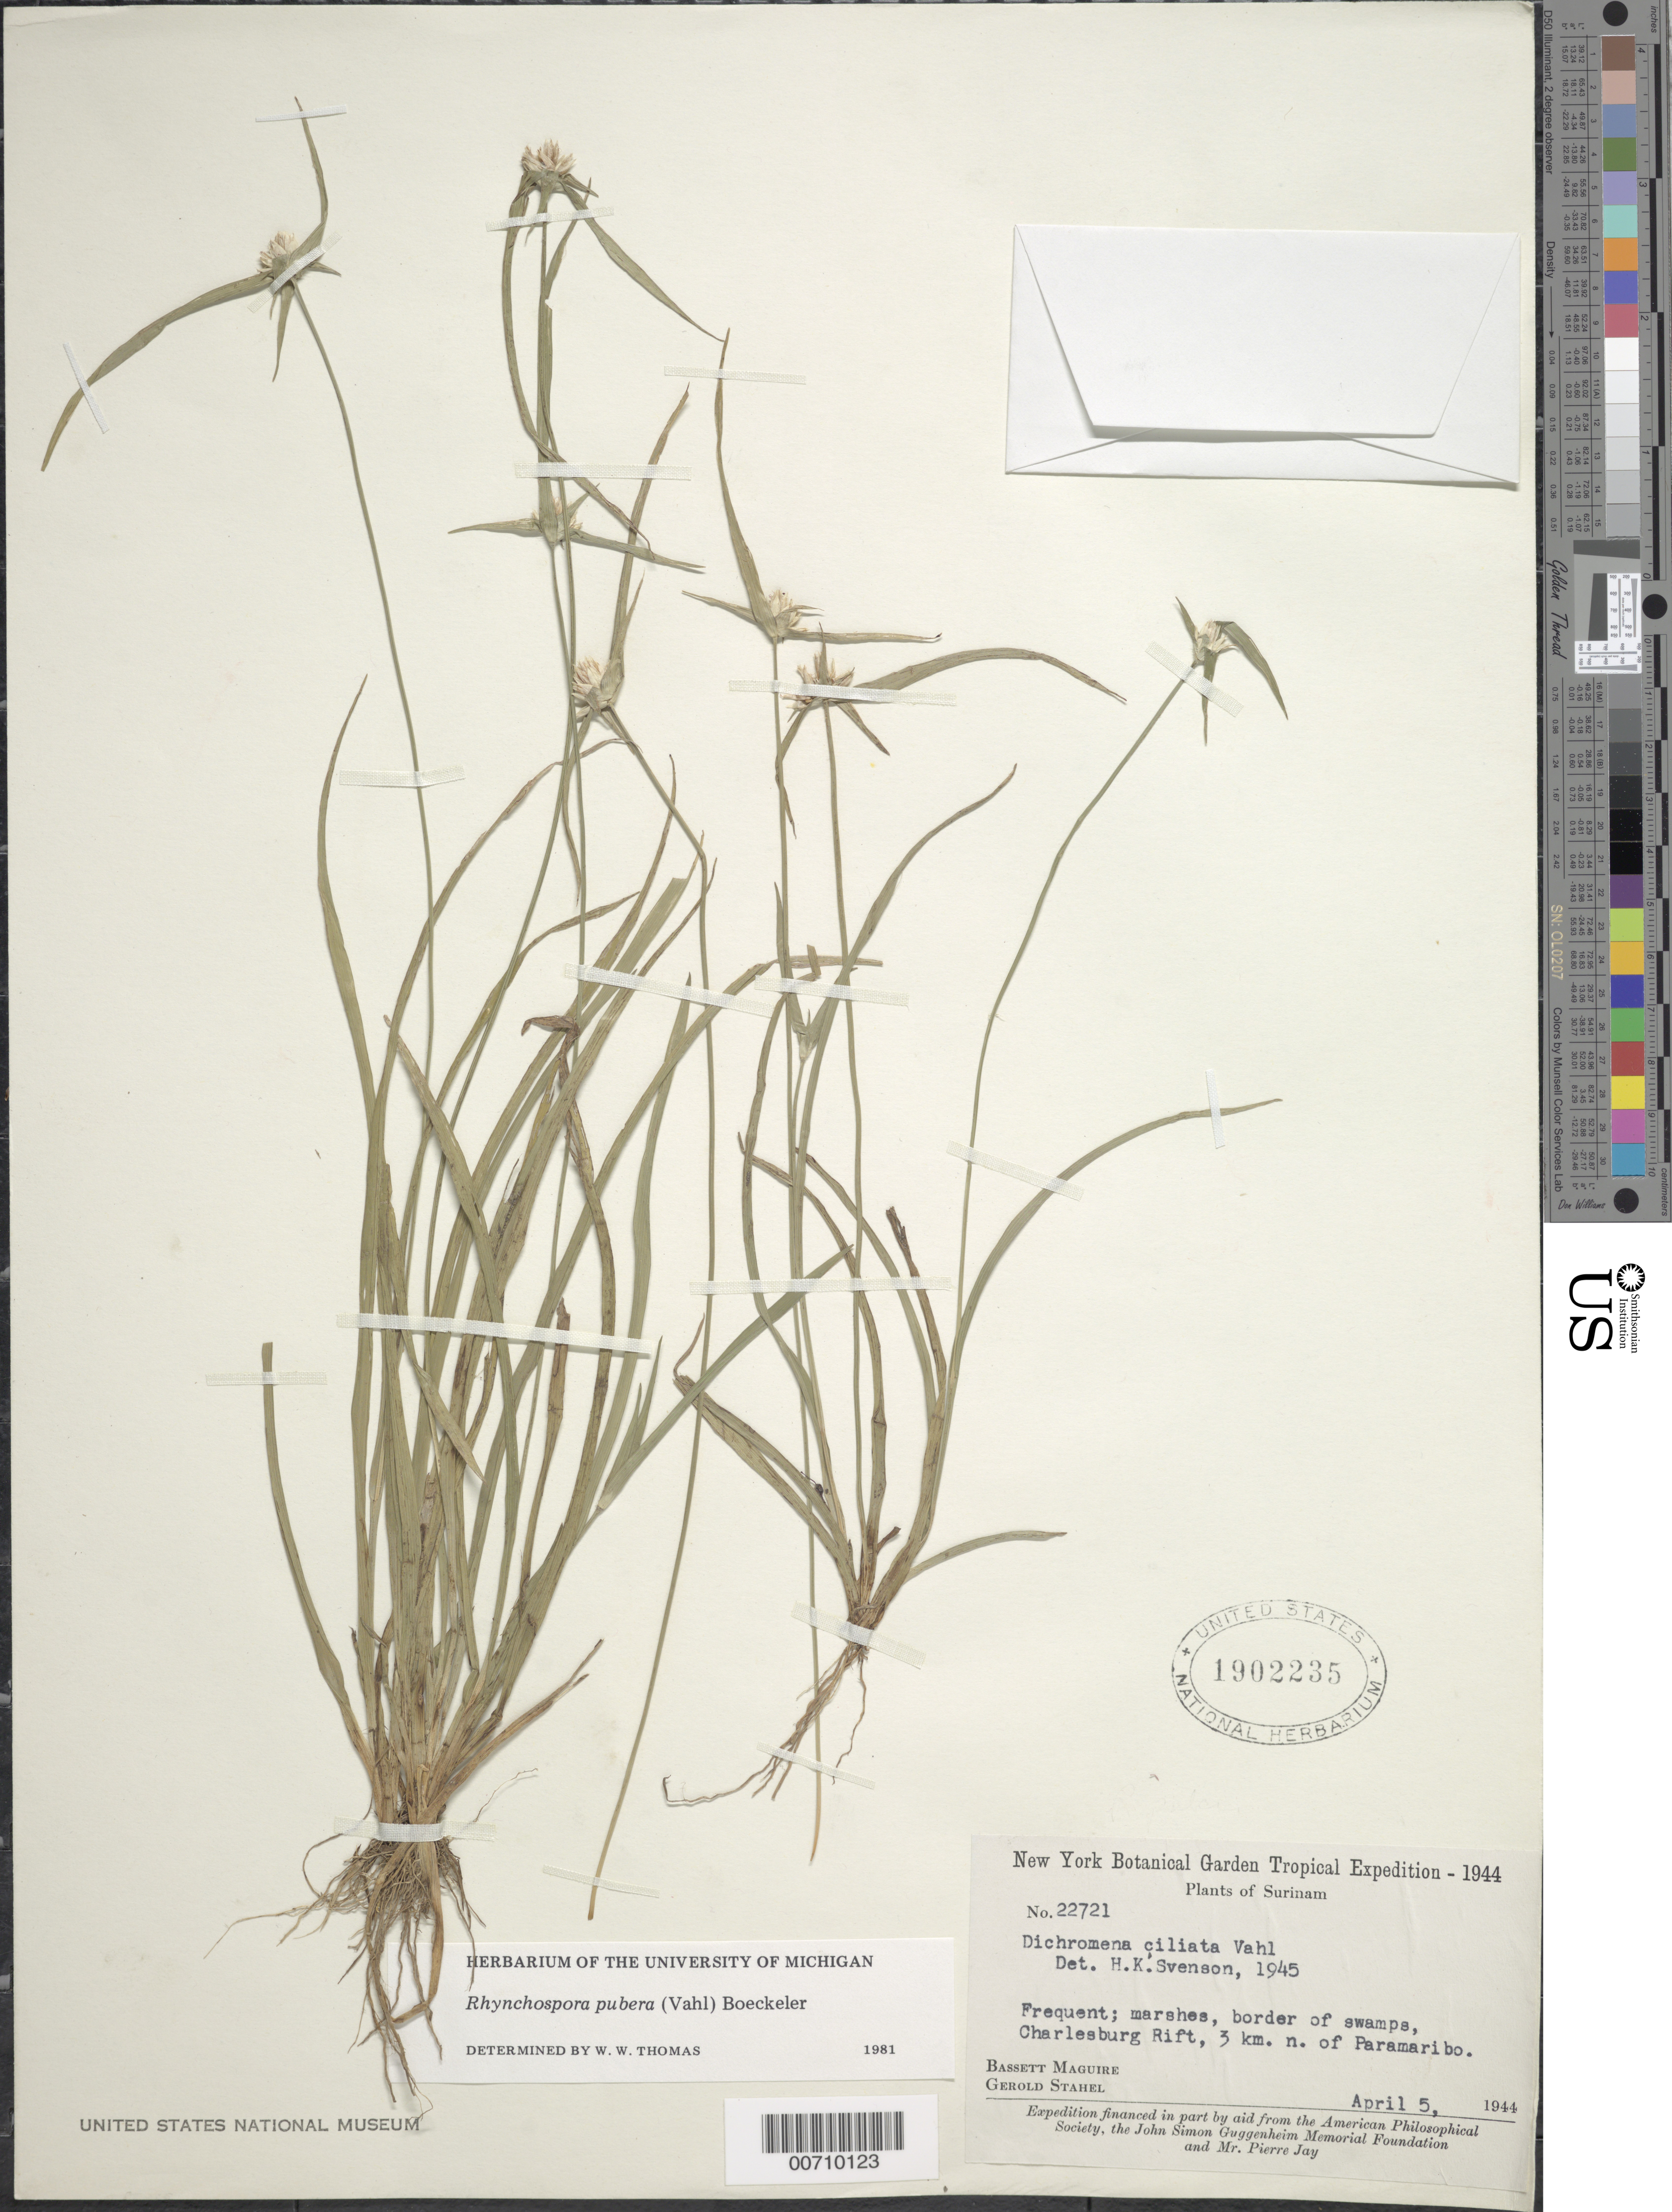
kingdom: Plantae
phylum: Tracheophyta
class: Liliopsida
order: Poales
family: Cyperaceae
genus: Rhynchospora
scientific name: Rhynchospora pubera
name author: (Vahl) Boeckeler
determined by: Thomas, W. W., (NY), New York Botanical Garden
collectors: B. Maguire & G. Stahel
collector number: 22721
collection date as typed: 5-Apr-44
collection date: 1944-04-05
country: Suriname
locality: Paramaribo, 3 km N of, Charlesburg Rift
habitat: Marshes, border of swamps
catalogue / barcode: US 1902235